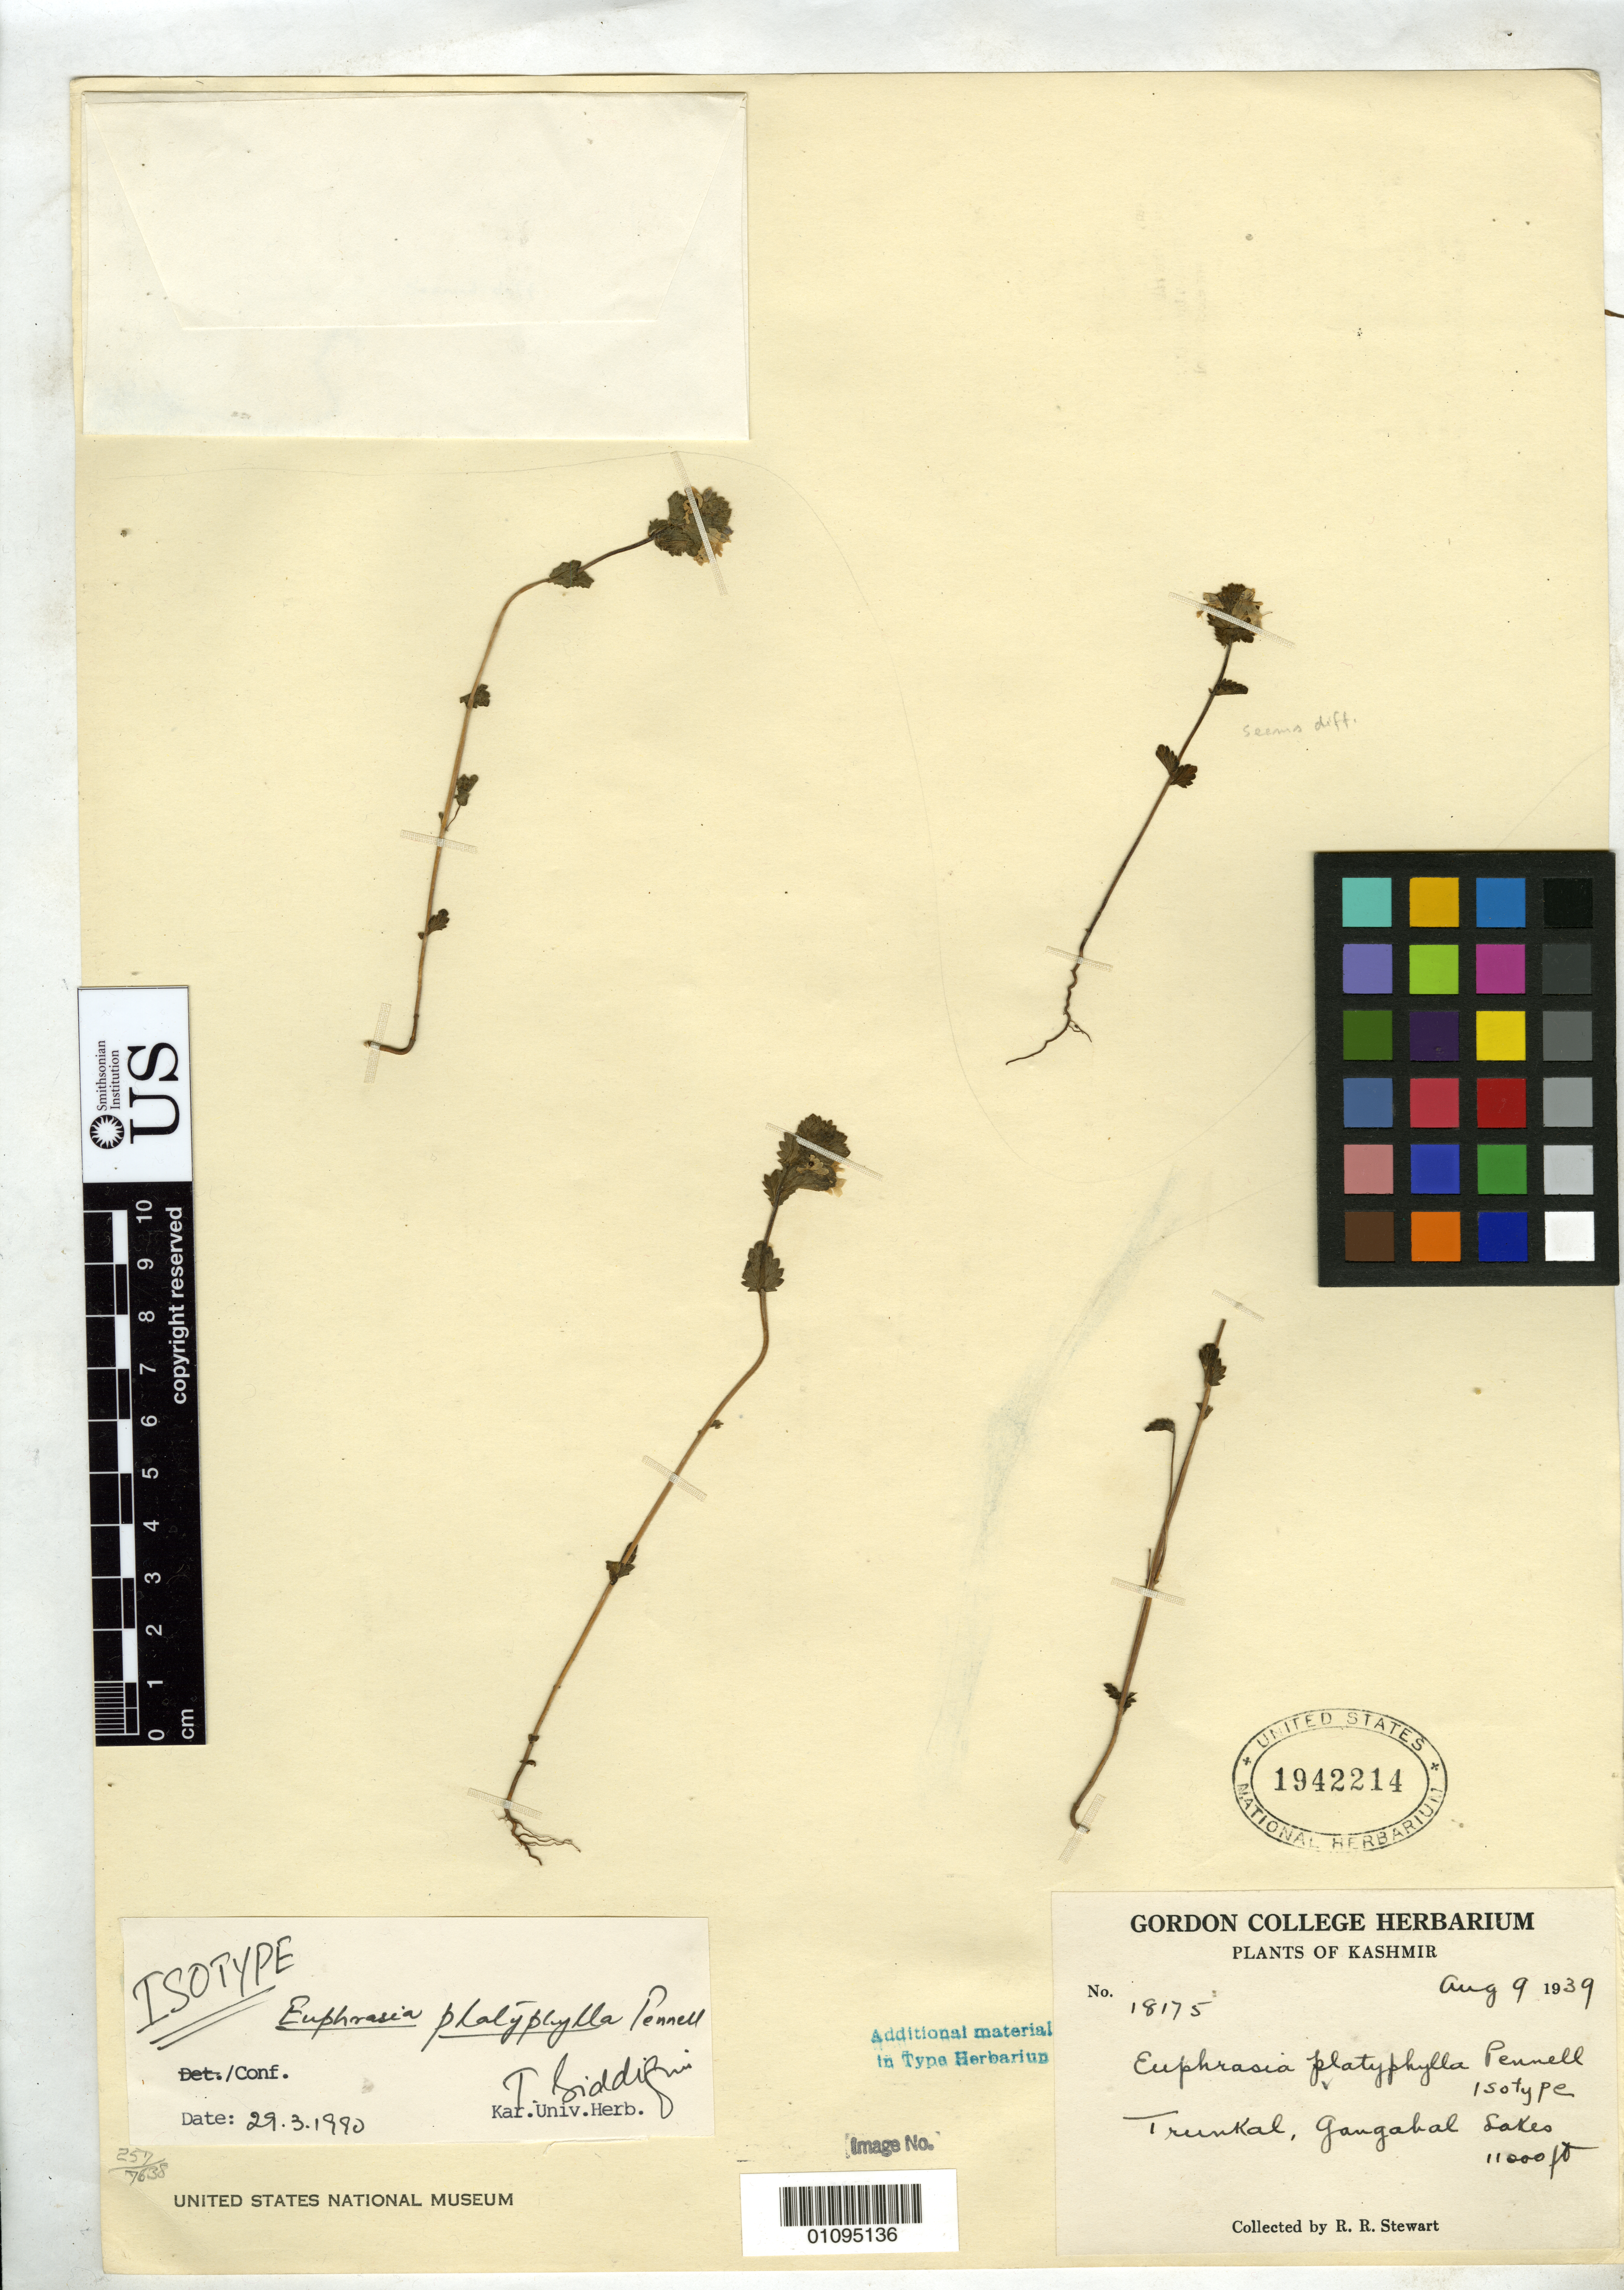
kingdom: Plantae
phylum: Tracheophyta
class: Magnoliopsida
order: Lamiales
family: Orobanchaceae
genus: Euphrasia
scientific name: Euphrasia platyphylla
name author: Pennell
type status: Isotype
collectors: R. R. Stewart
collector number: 18175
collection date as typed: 09 Aug 1939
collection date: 1939-08-09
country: India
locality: Trunkal, Gangahal, Sakes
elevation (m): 3353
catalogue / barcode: US 1942214